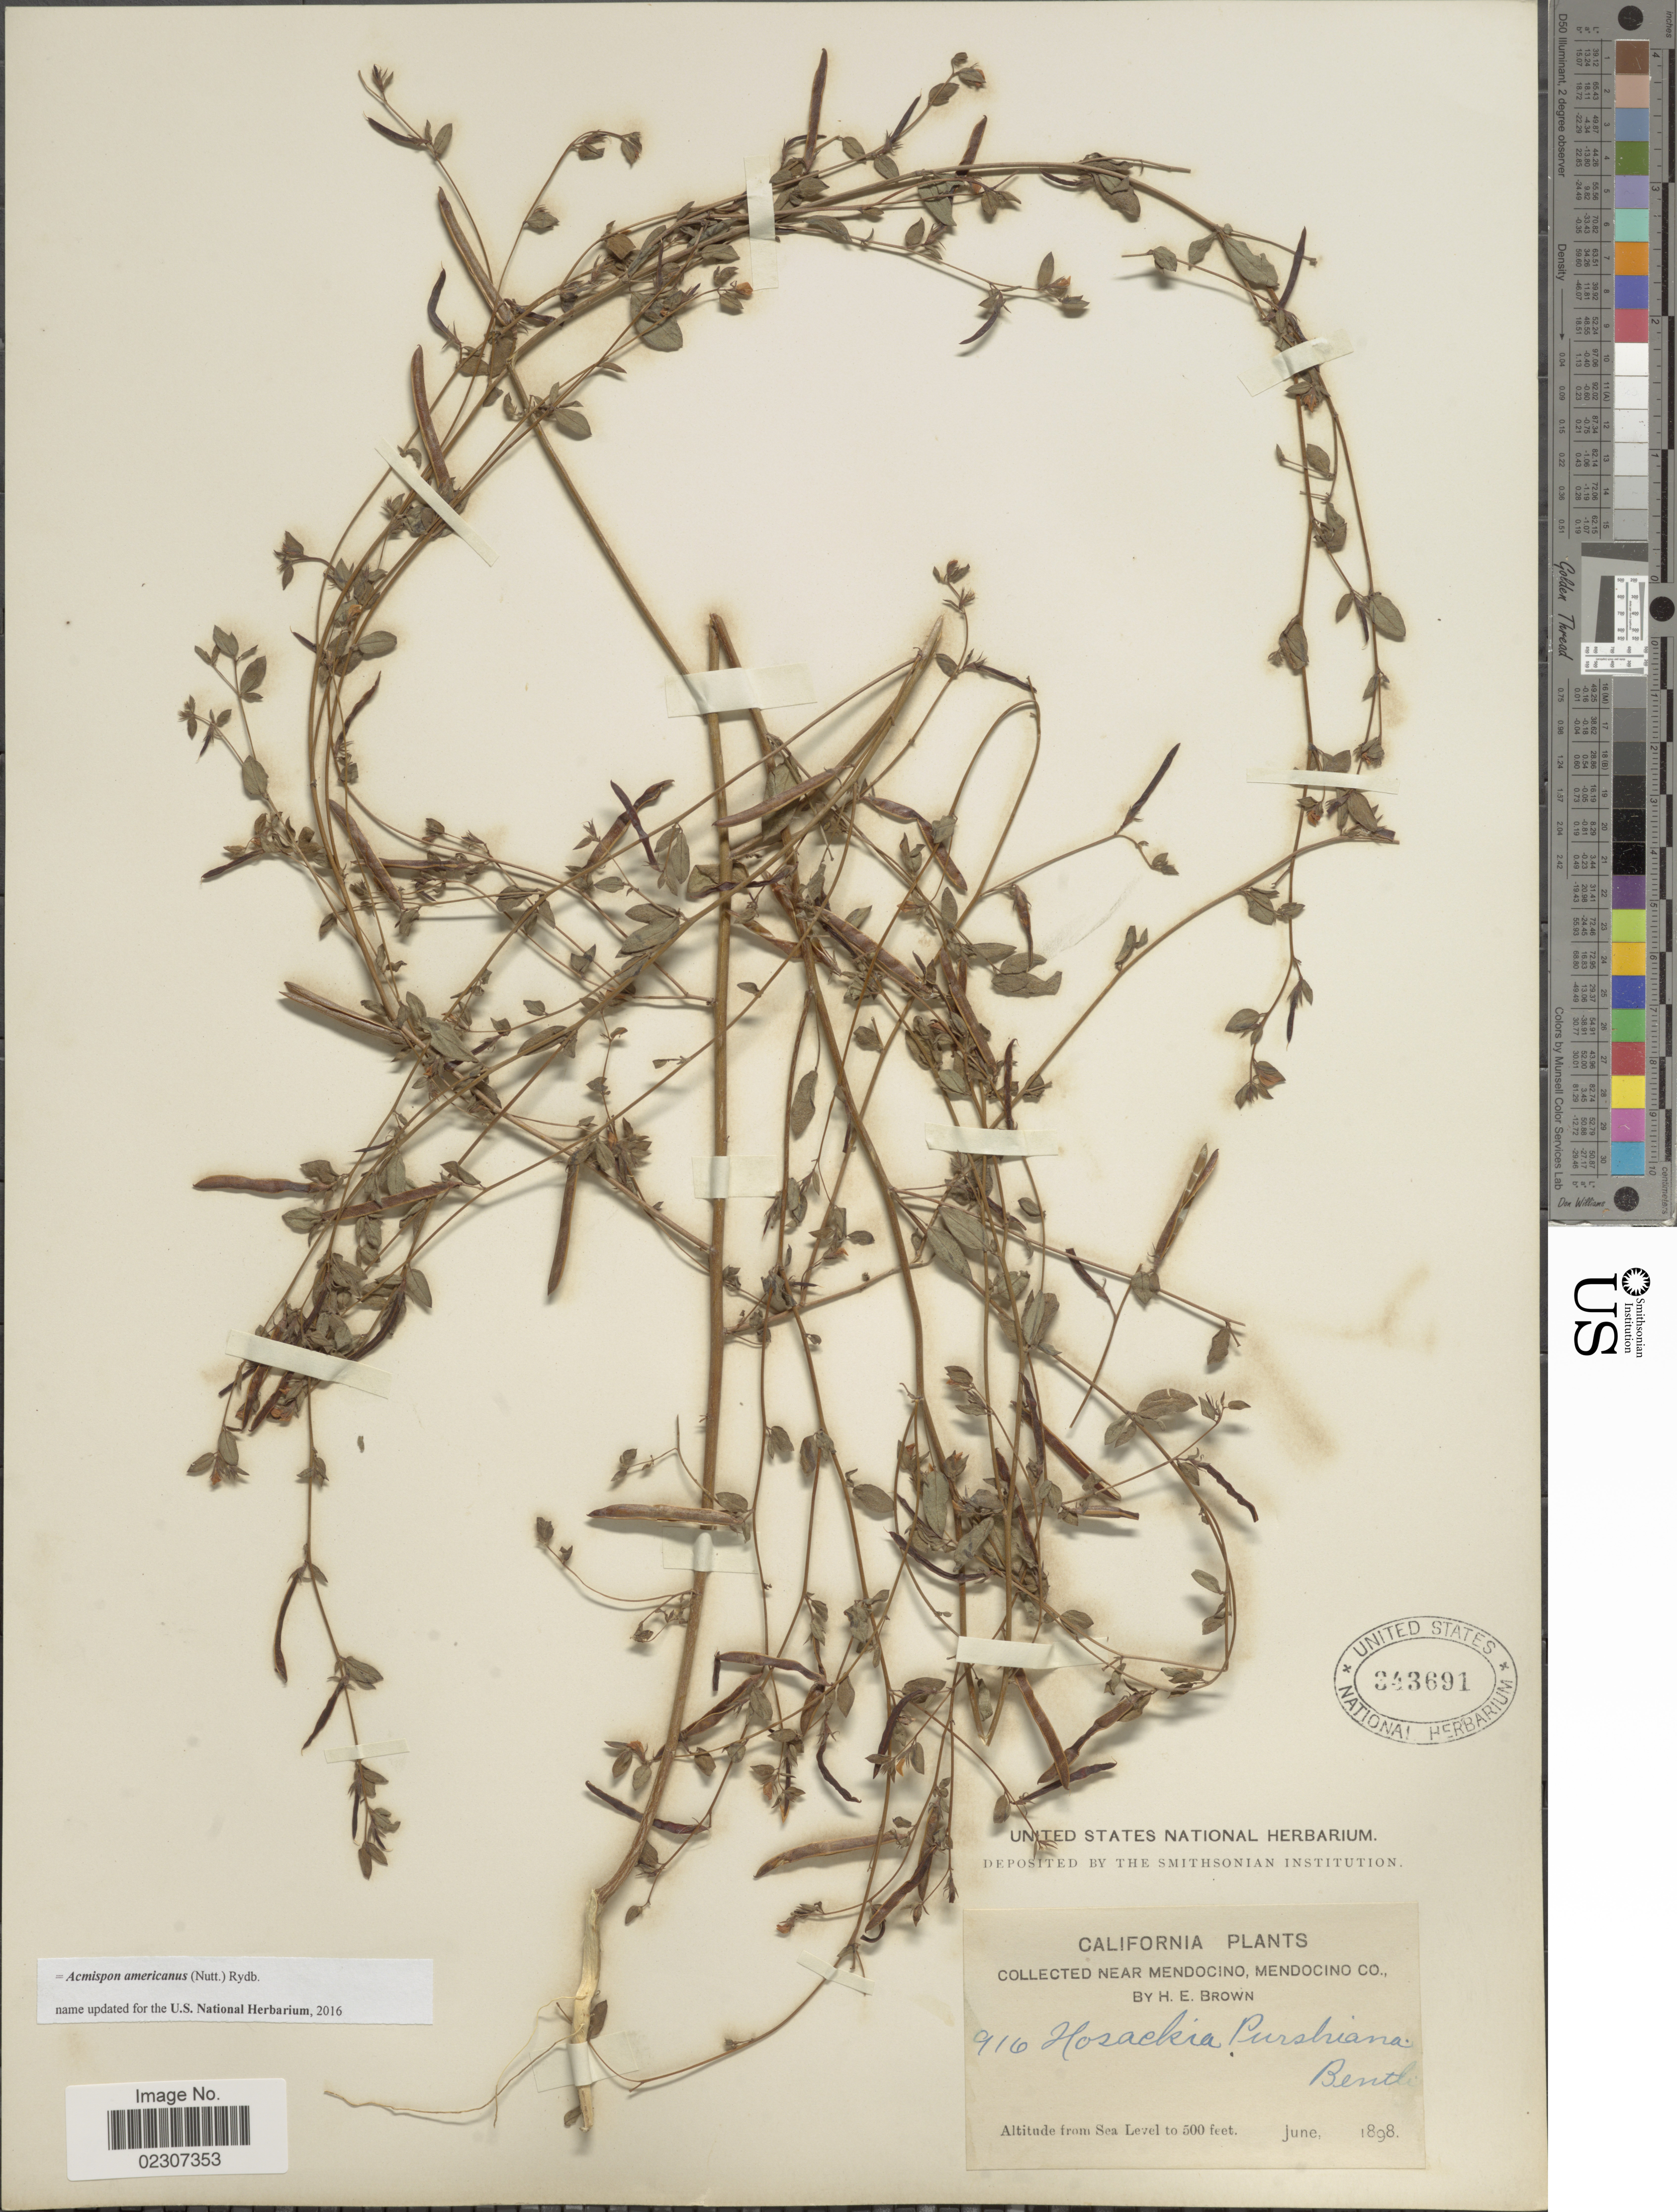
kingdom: Plantae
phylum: Tracheophyta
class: Magnoliopsida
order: Fabales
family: Fabaceae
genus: Acmispon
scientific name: Acmispon americanus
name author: (Nutt.) Rydb.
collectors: H. E. Brown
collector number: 916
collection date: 1898-06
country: United States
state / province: California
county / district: Mendocino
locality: California, Near Mendocino Co.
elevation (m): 152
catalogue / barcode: US 343691